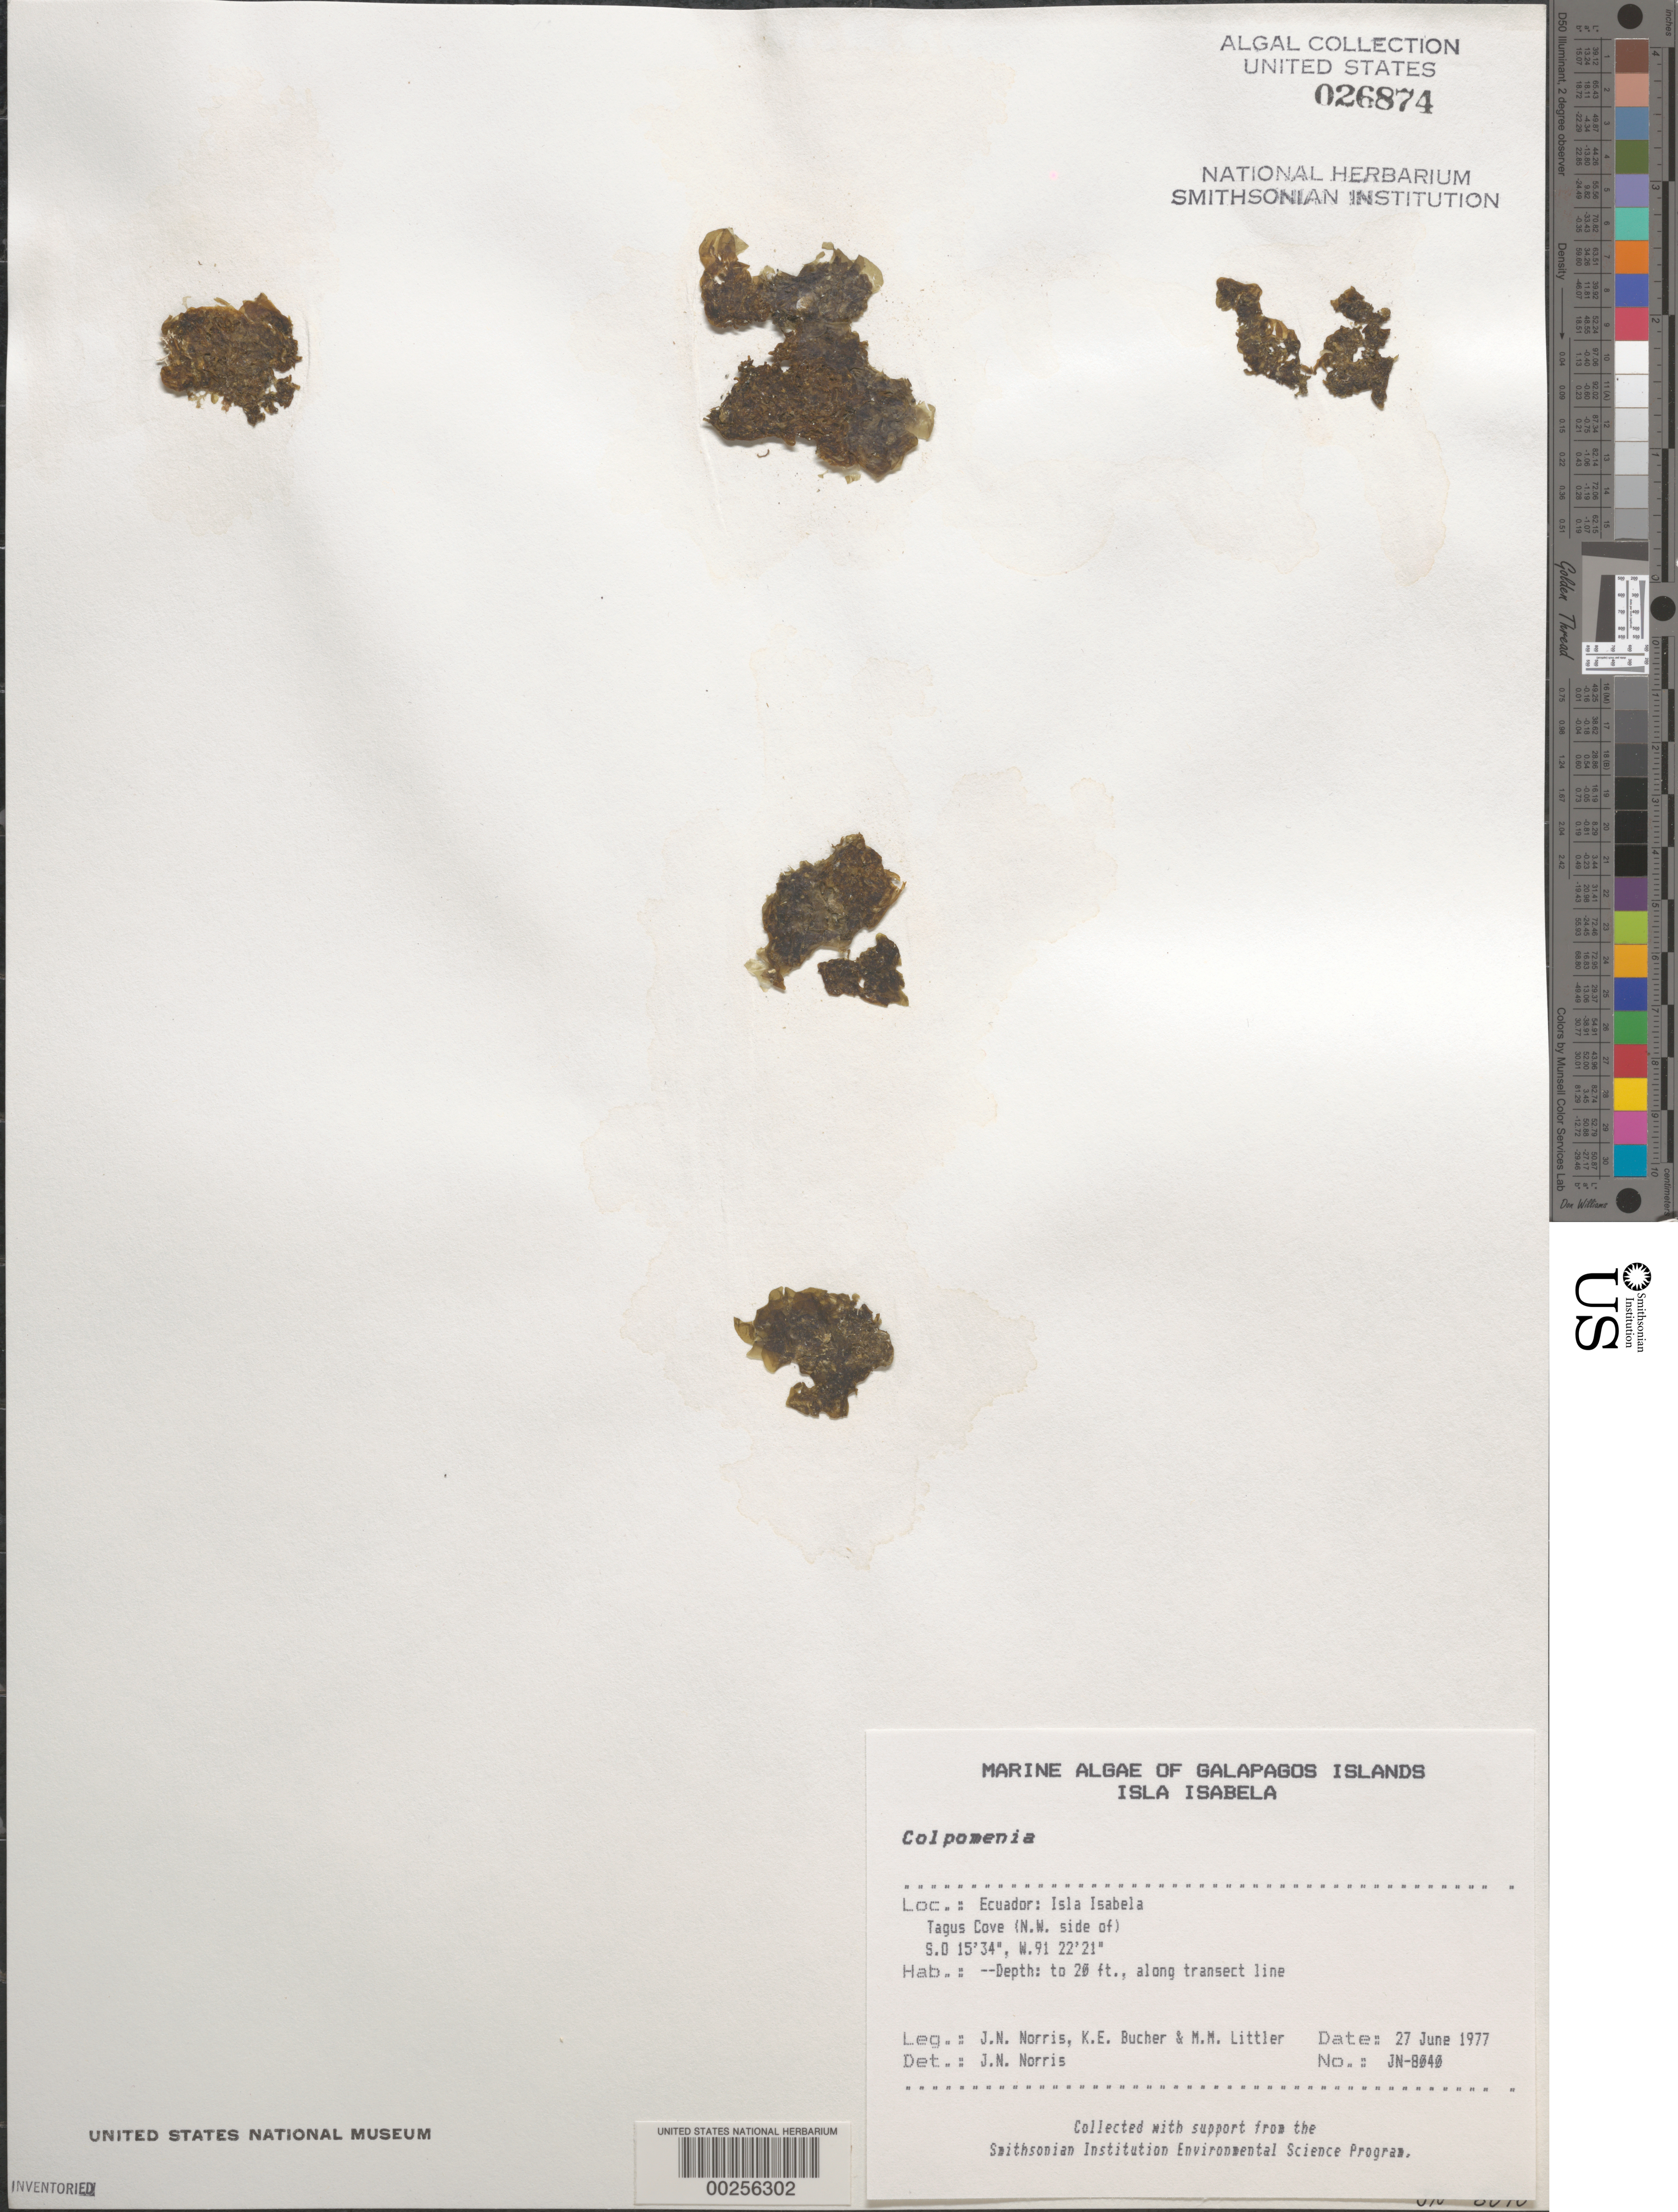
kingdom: Chromista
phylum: Ochrophyta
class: Phaeophyceae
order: Scytosiphonales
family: Scytosiphonaceae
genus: Colpomenia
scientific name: Colpomenia sp.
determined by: Norris, James N.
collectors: J. N. Norris, K. E. Bucher & M. M. Littler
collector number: JN-8040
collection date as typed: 27 Jun 1977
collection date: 1977-06-27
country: Ecuador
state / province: Colón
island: Isabela [Albemarle]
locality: Tagus Cove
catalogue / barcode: US 26874